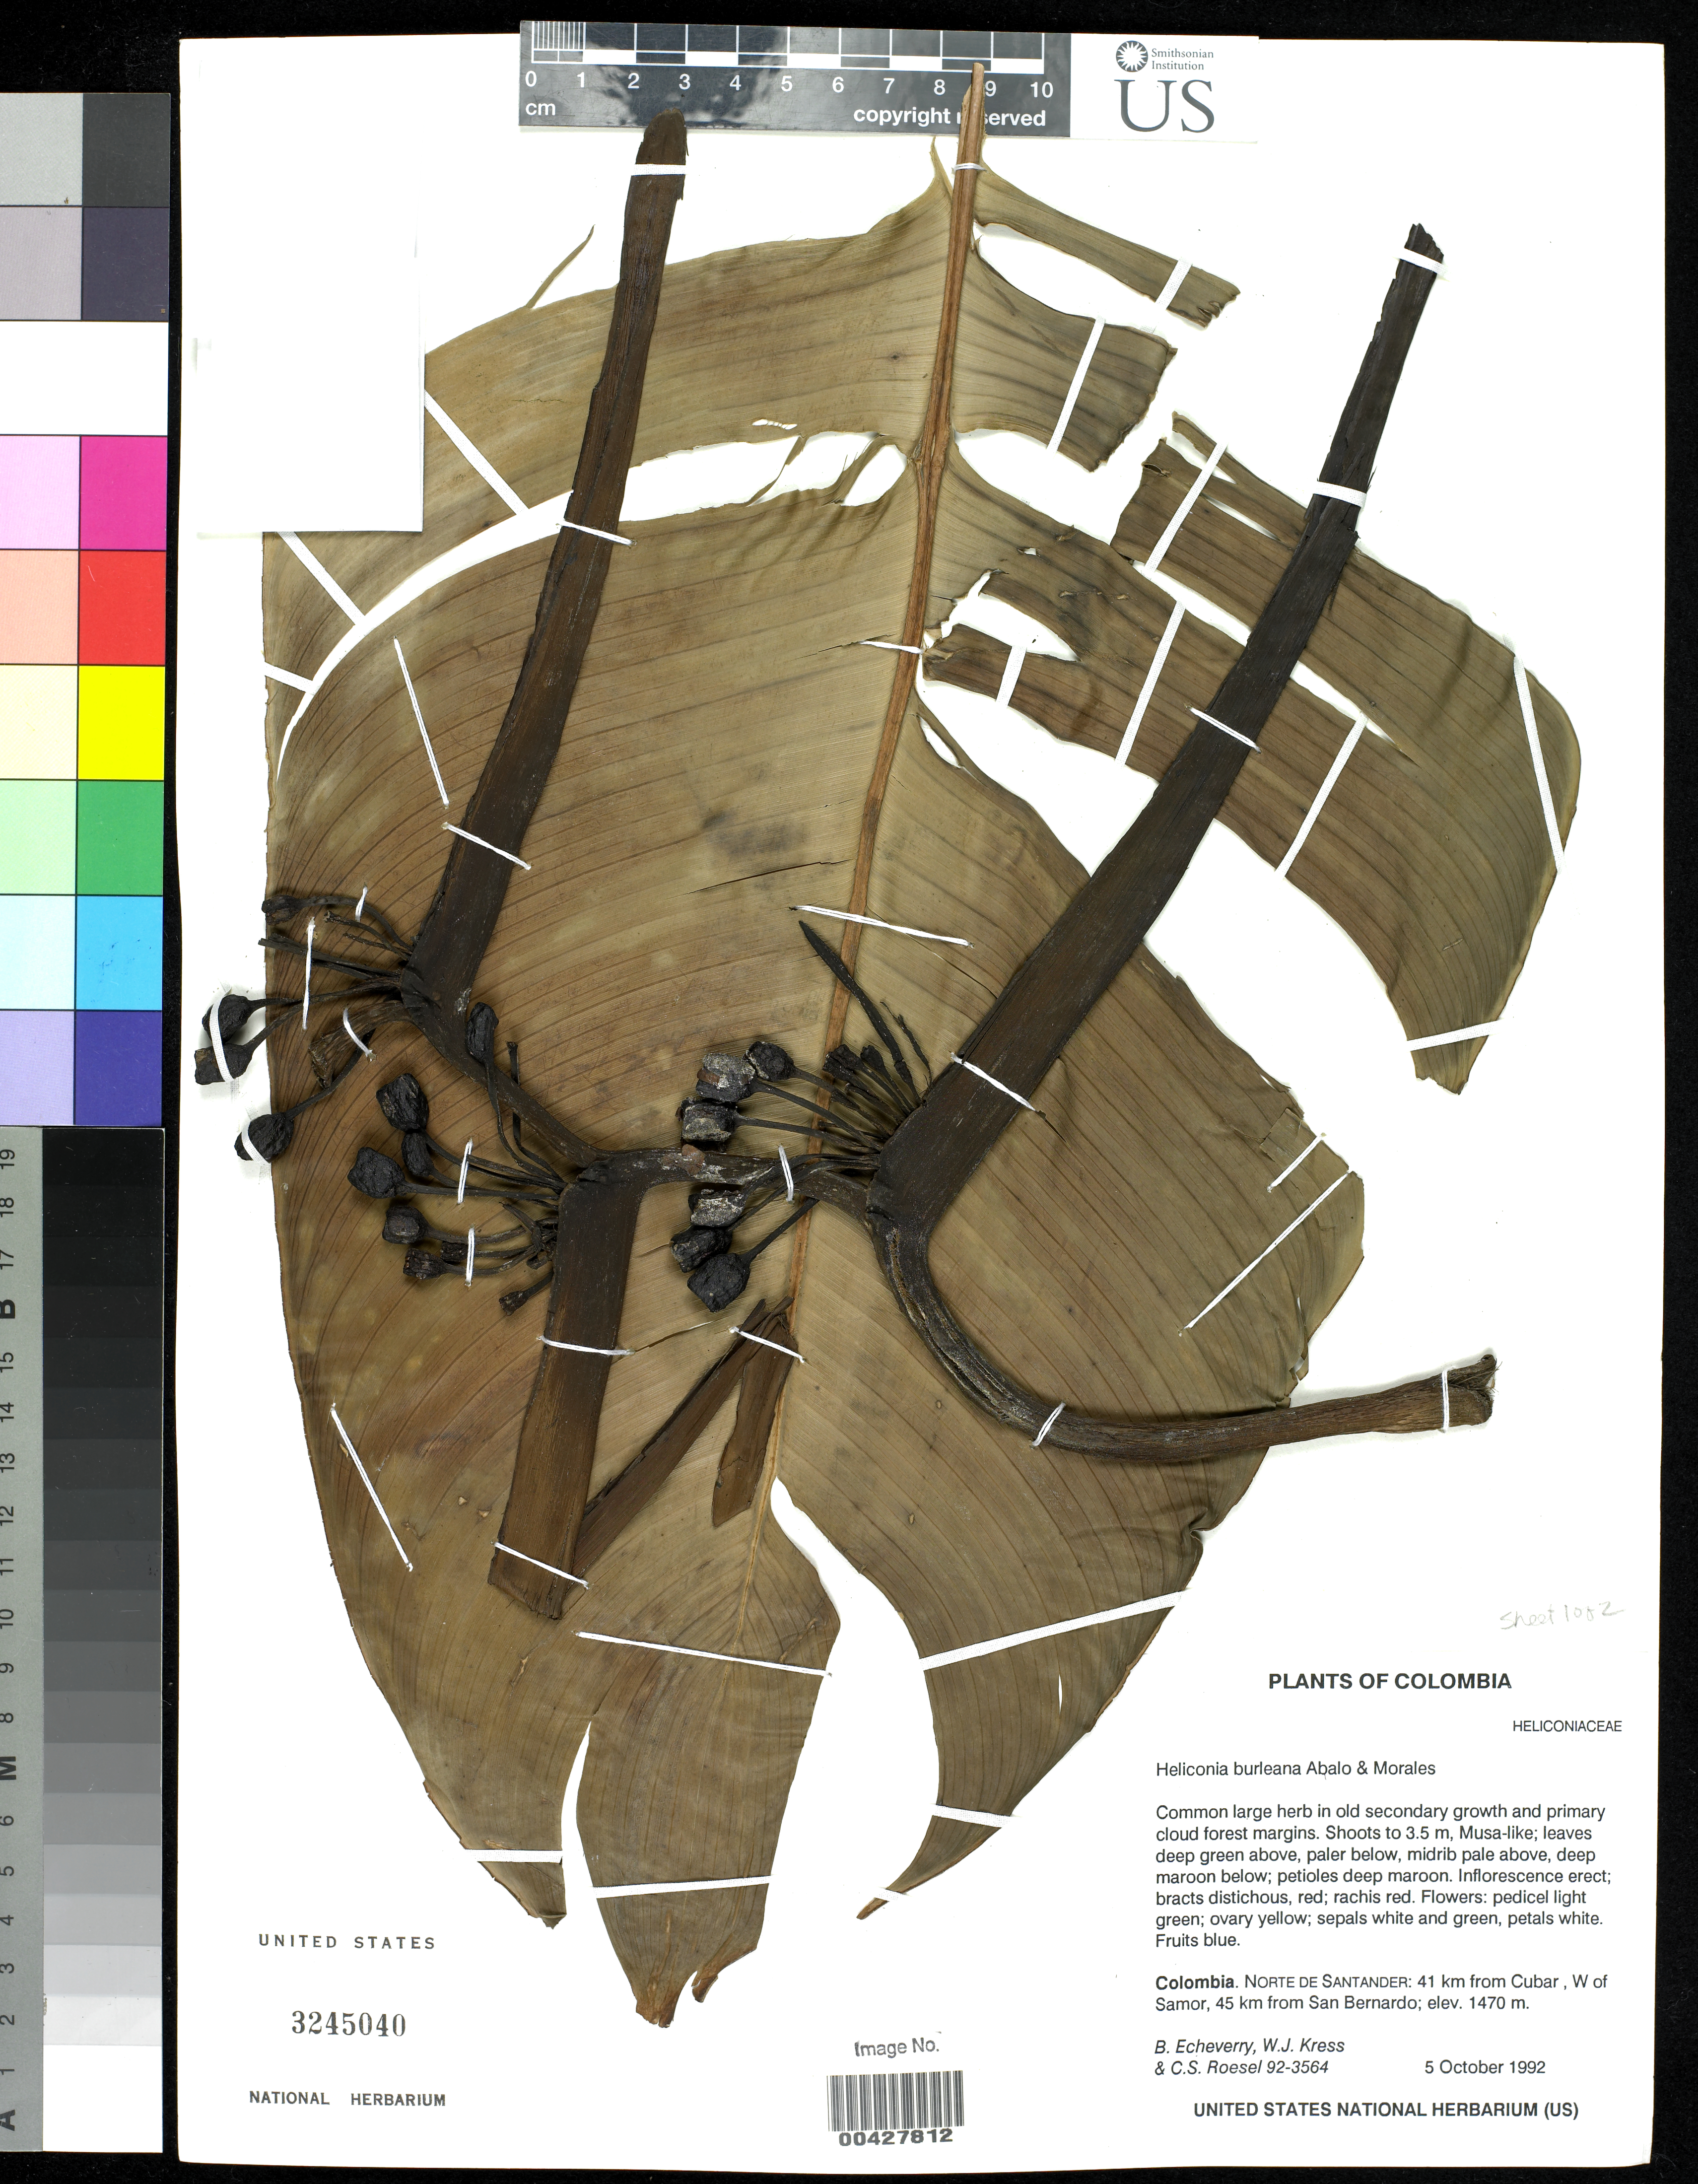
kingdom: Plantae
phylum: Tracheophyta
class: Liliopsida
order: Zingiberales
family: Heliconiaceae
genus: Heliconia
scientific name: Heliconia burleana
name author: Abalo & G. Morales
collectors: B. Echeverry, W. J. Kress & C. S. Roesel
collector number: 92-3564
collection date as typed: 05 Oct 1992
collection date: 1992-10-05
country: Colombia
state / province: Norte de Santander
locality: From Cubar to Samor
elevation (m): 1470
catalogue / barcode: US 3245040